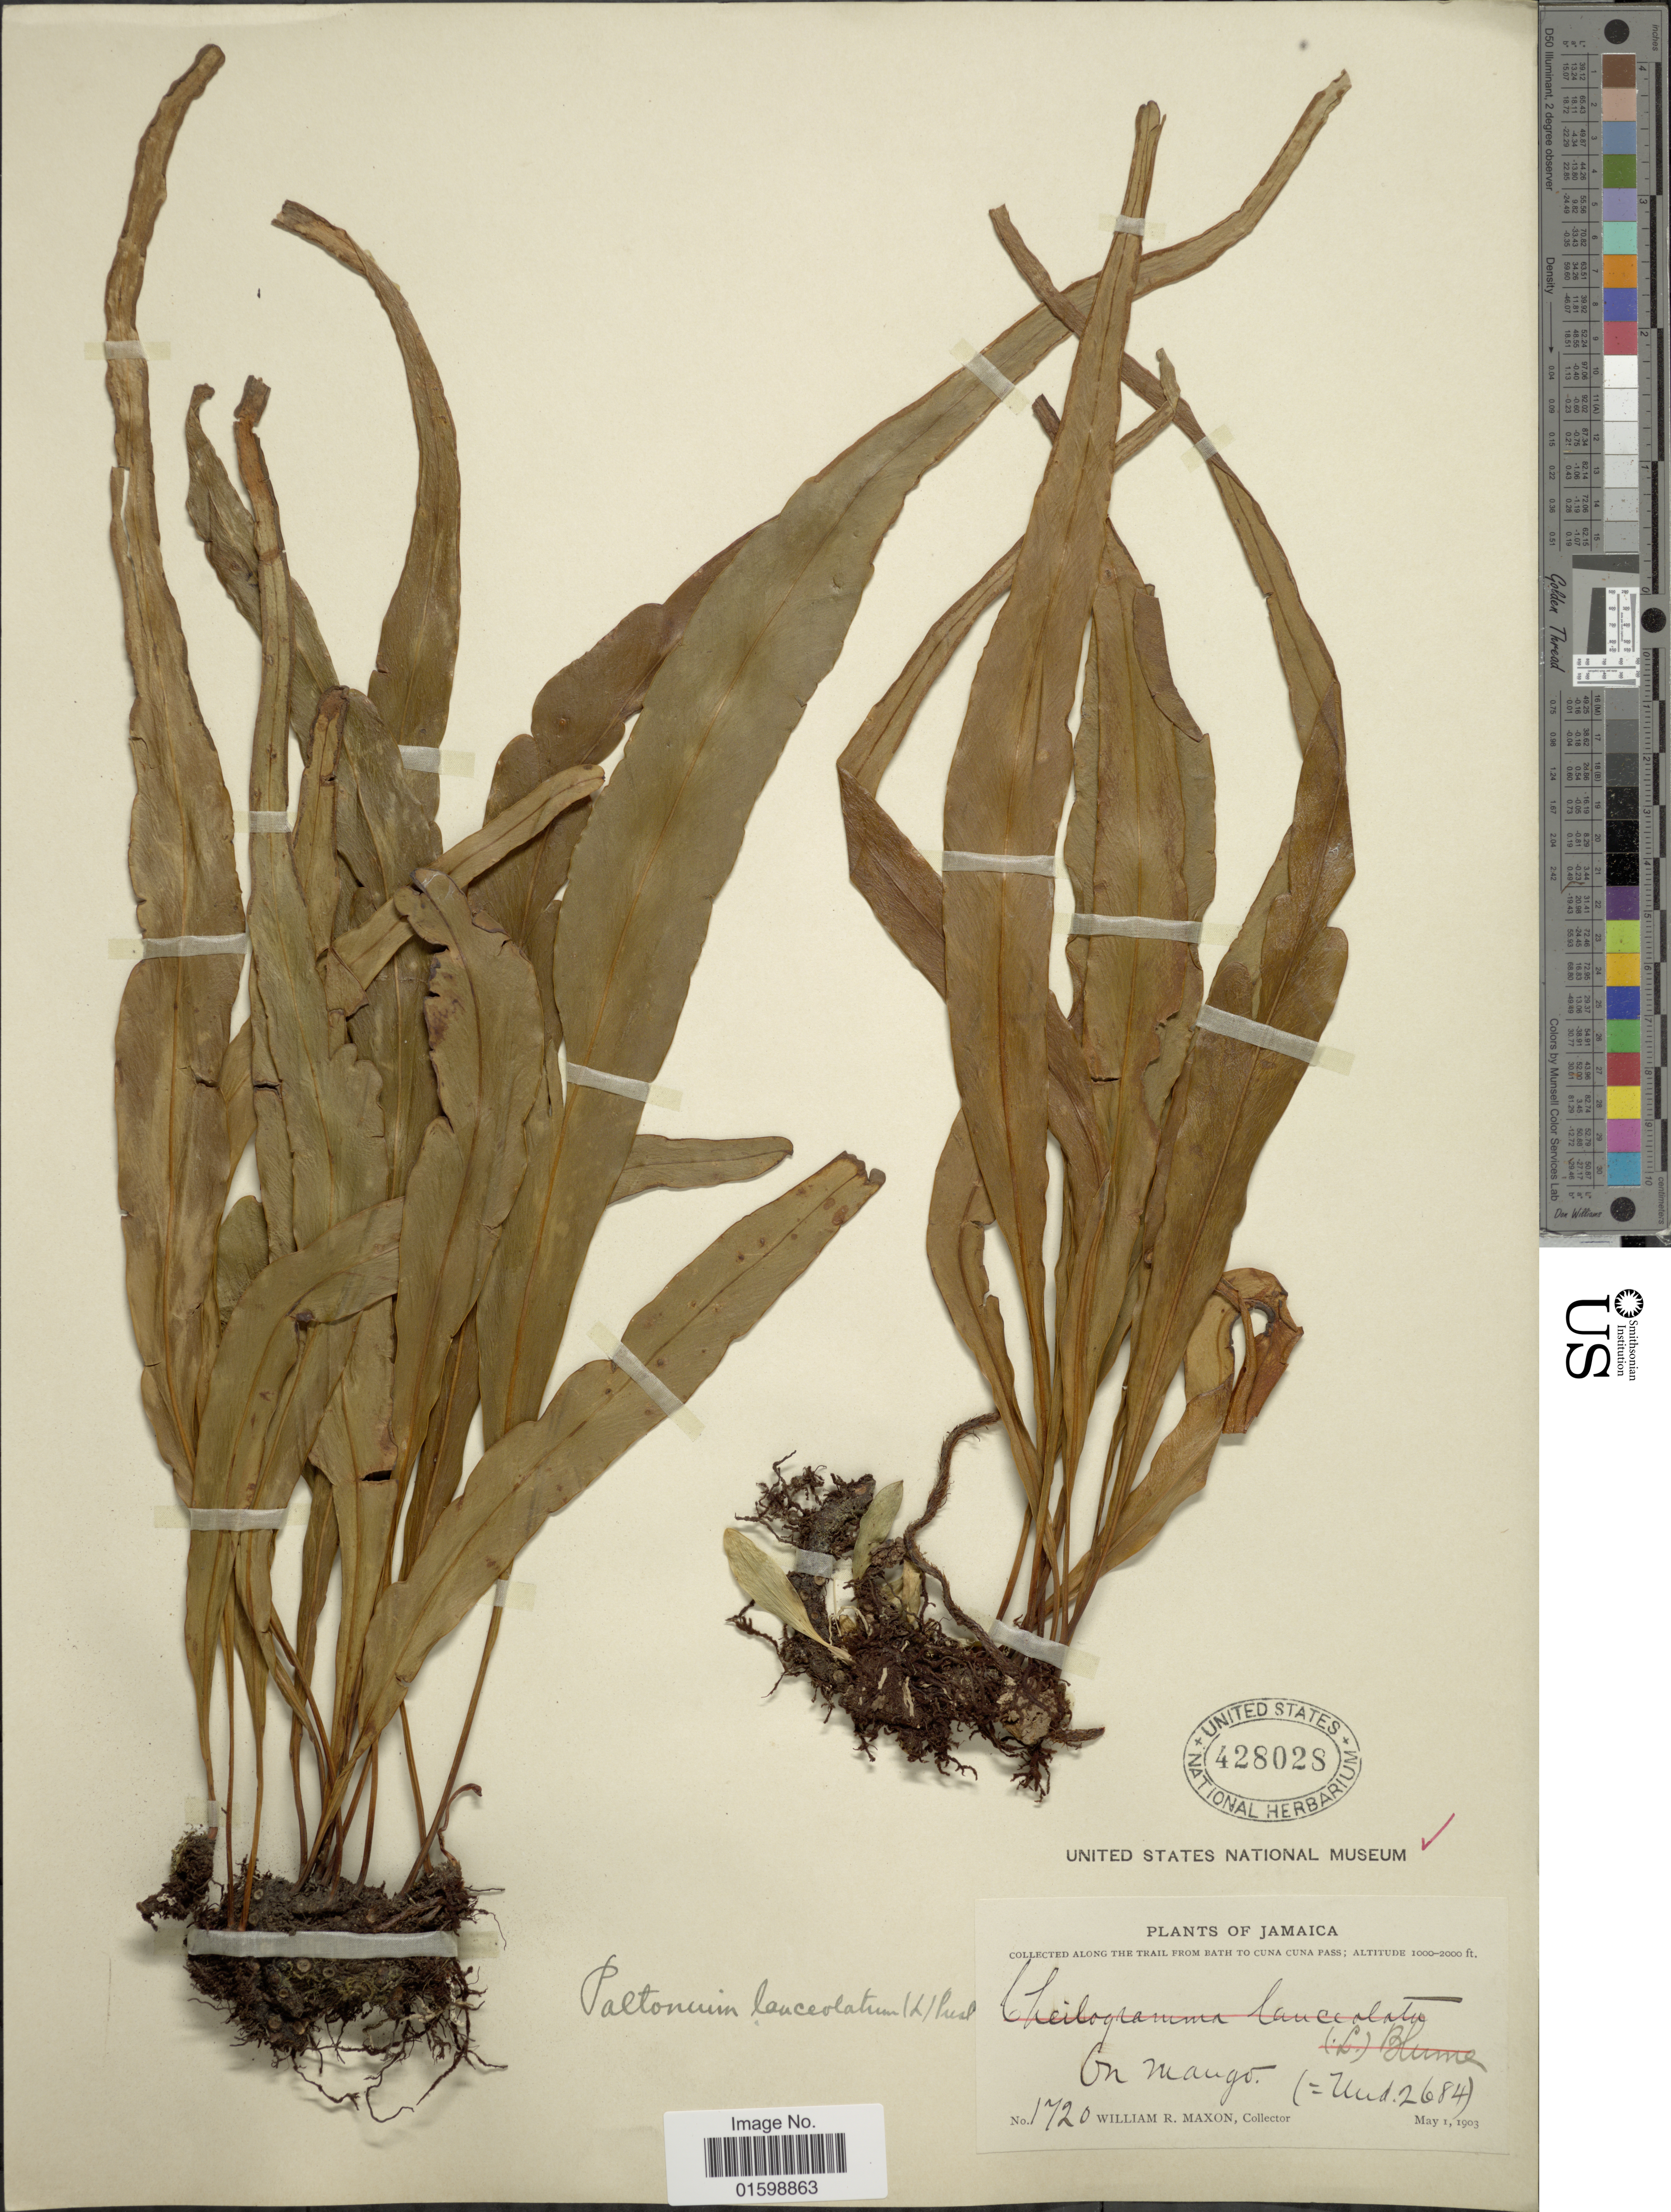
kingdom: Plantae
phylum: Tracheophyta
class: Polypodiopsida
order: Polypodiales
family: Polypodiaceae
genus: Pleopeltis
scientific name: Pleopeltis marginata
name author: A.R. Sm. & Tejero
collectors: W. R. Maxon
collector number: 1720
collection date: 1903-05-01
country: Jamaica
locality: Along the trail from Bath to Cuna Cuna Pass, on Mango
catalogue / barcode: US 428028